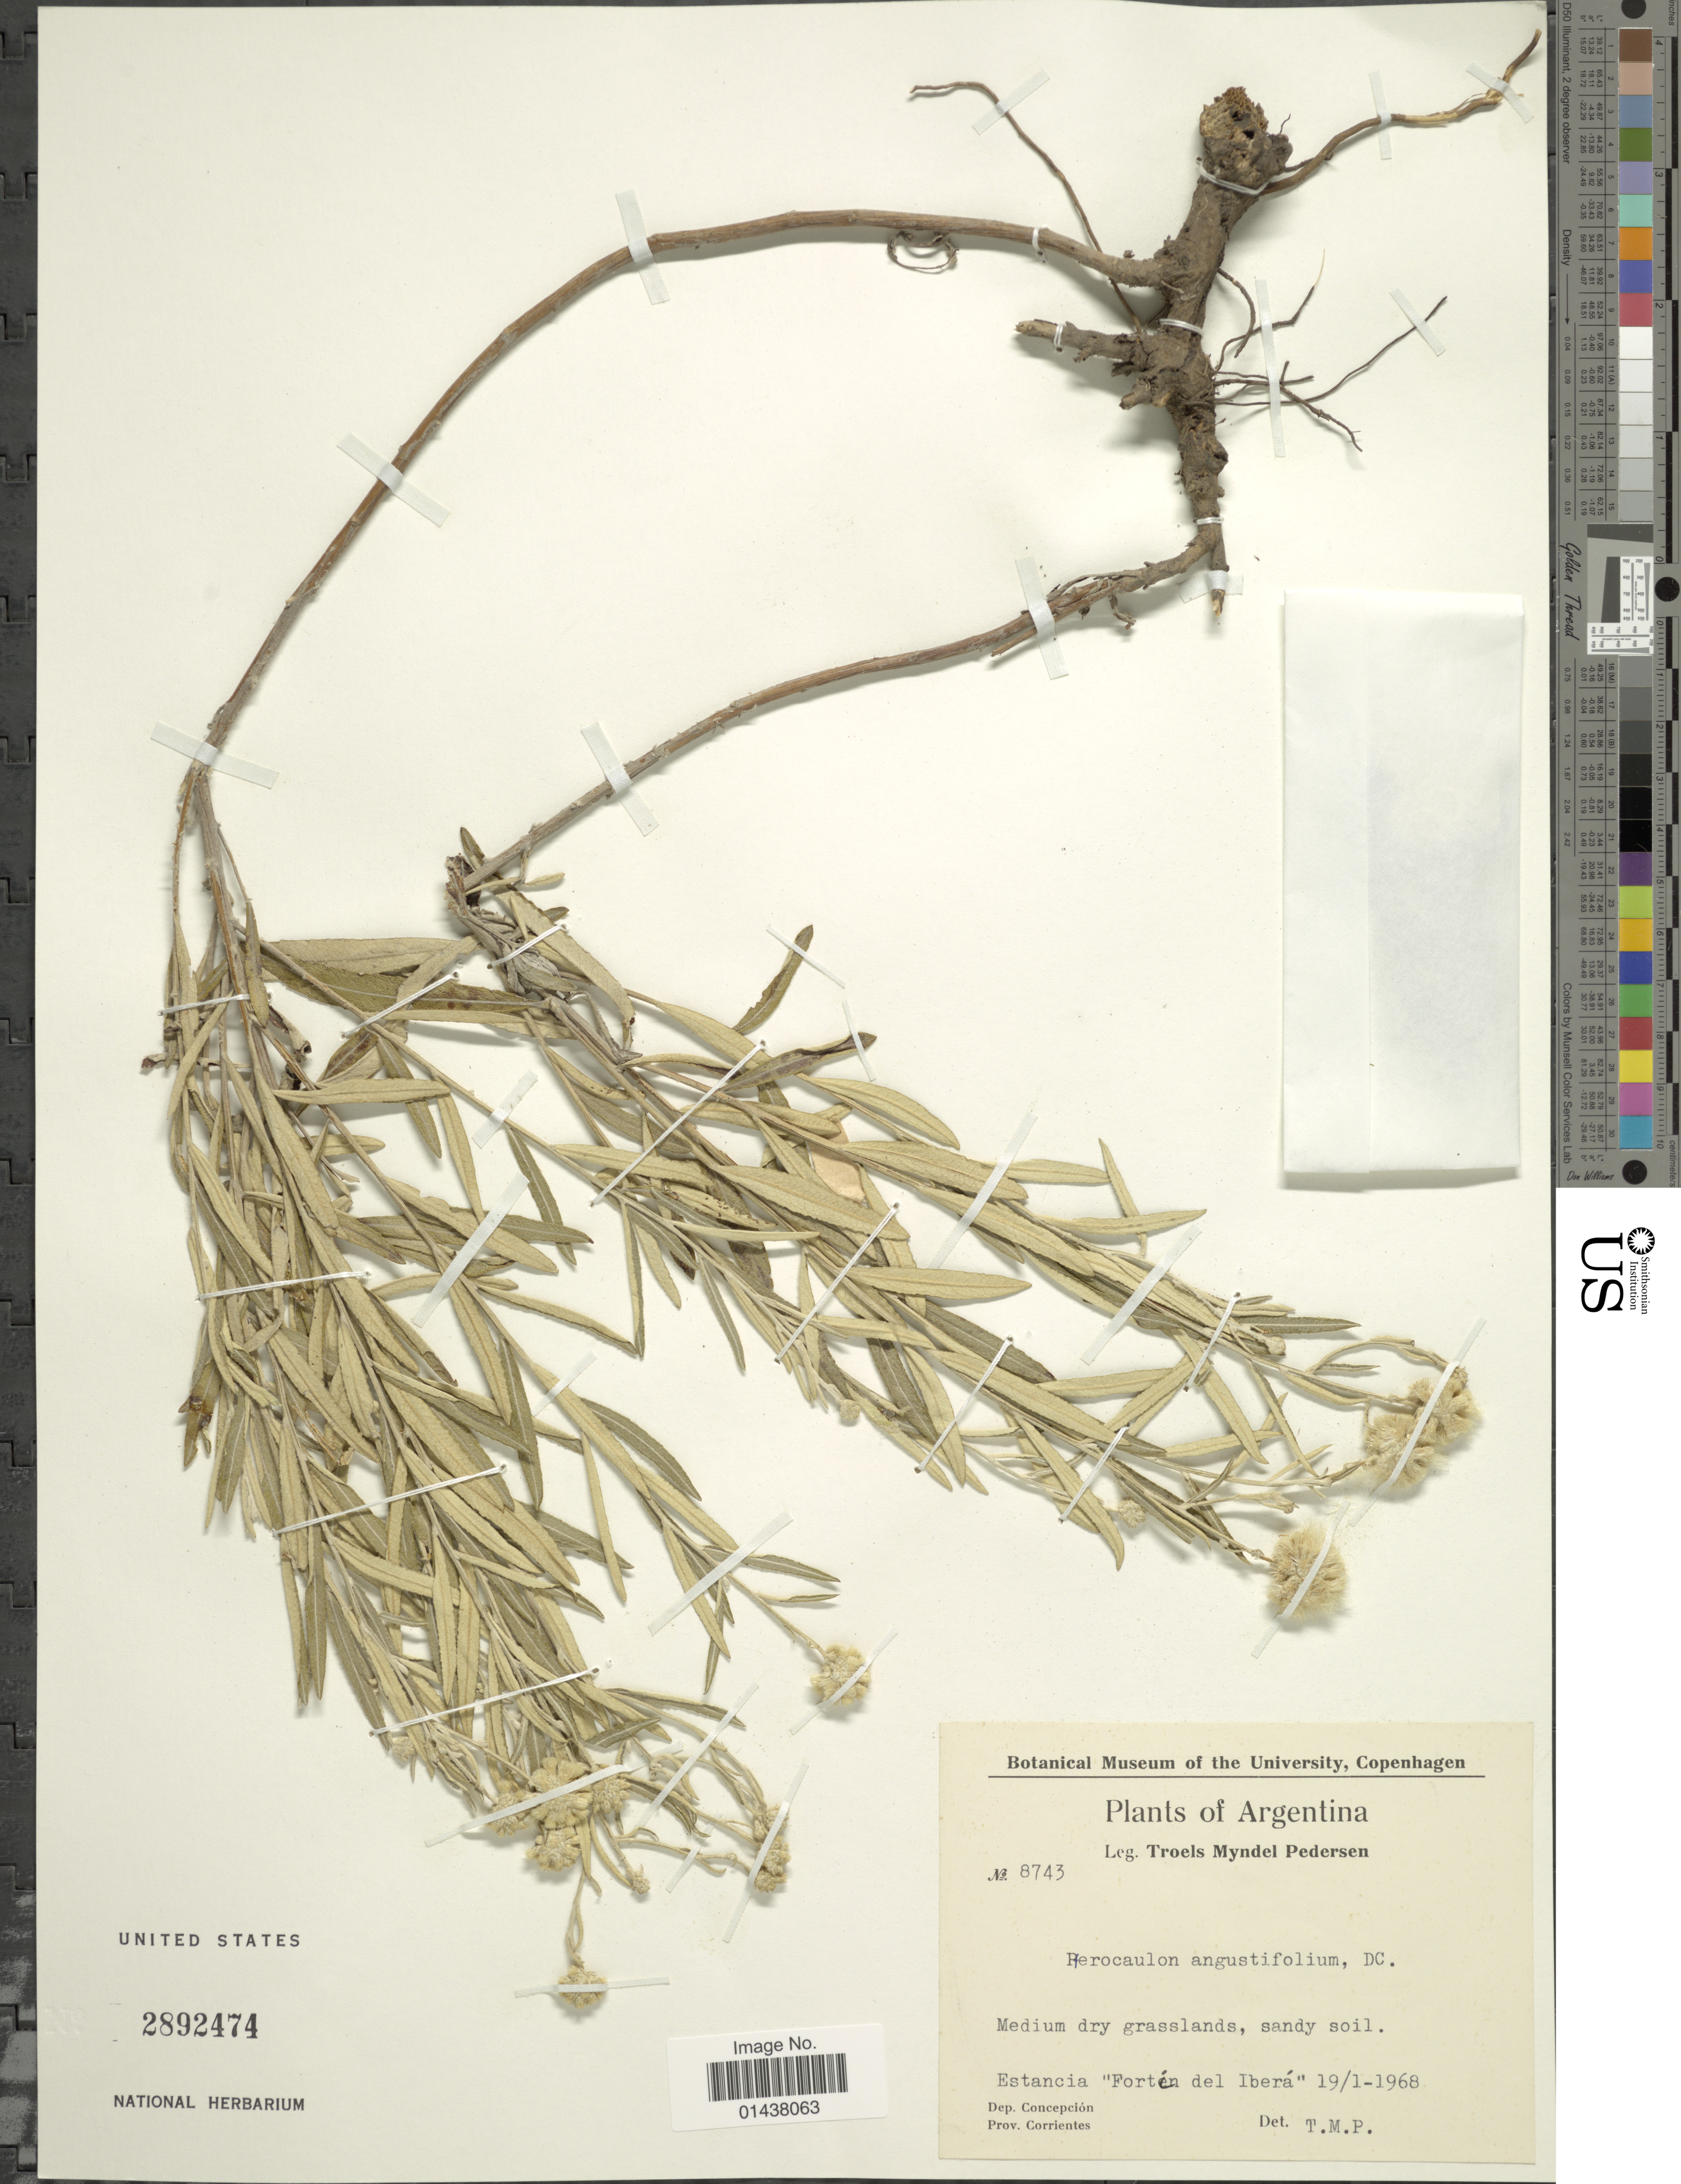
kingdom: Plantae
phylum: Tracheophyta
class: Magnoliopsida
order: Asterales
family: Asteraceae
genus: Pterocaulon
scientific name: Pterocaulon angustifolium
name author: DC.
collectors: T. Pederson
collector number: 8743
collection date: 1968-01-19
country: Argentina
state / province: Corrientes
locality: Estancia "Fortin del Ibera", Dep. Concepcion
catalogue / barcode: US 2894274